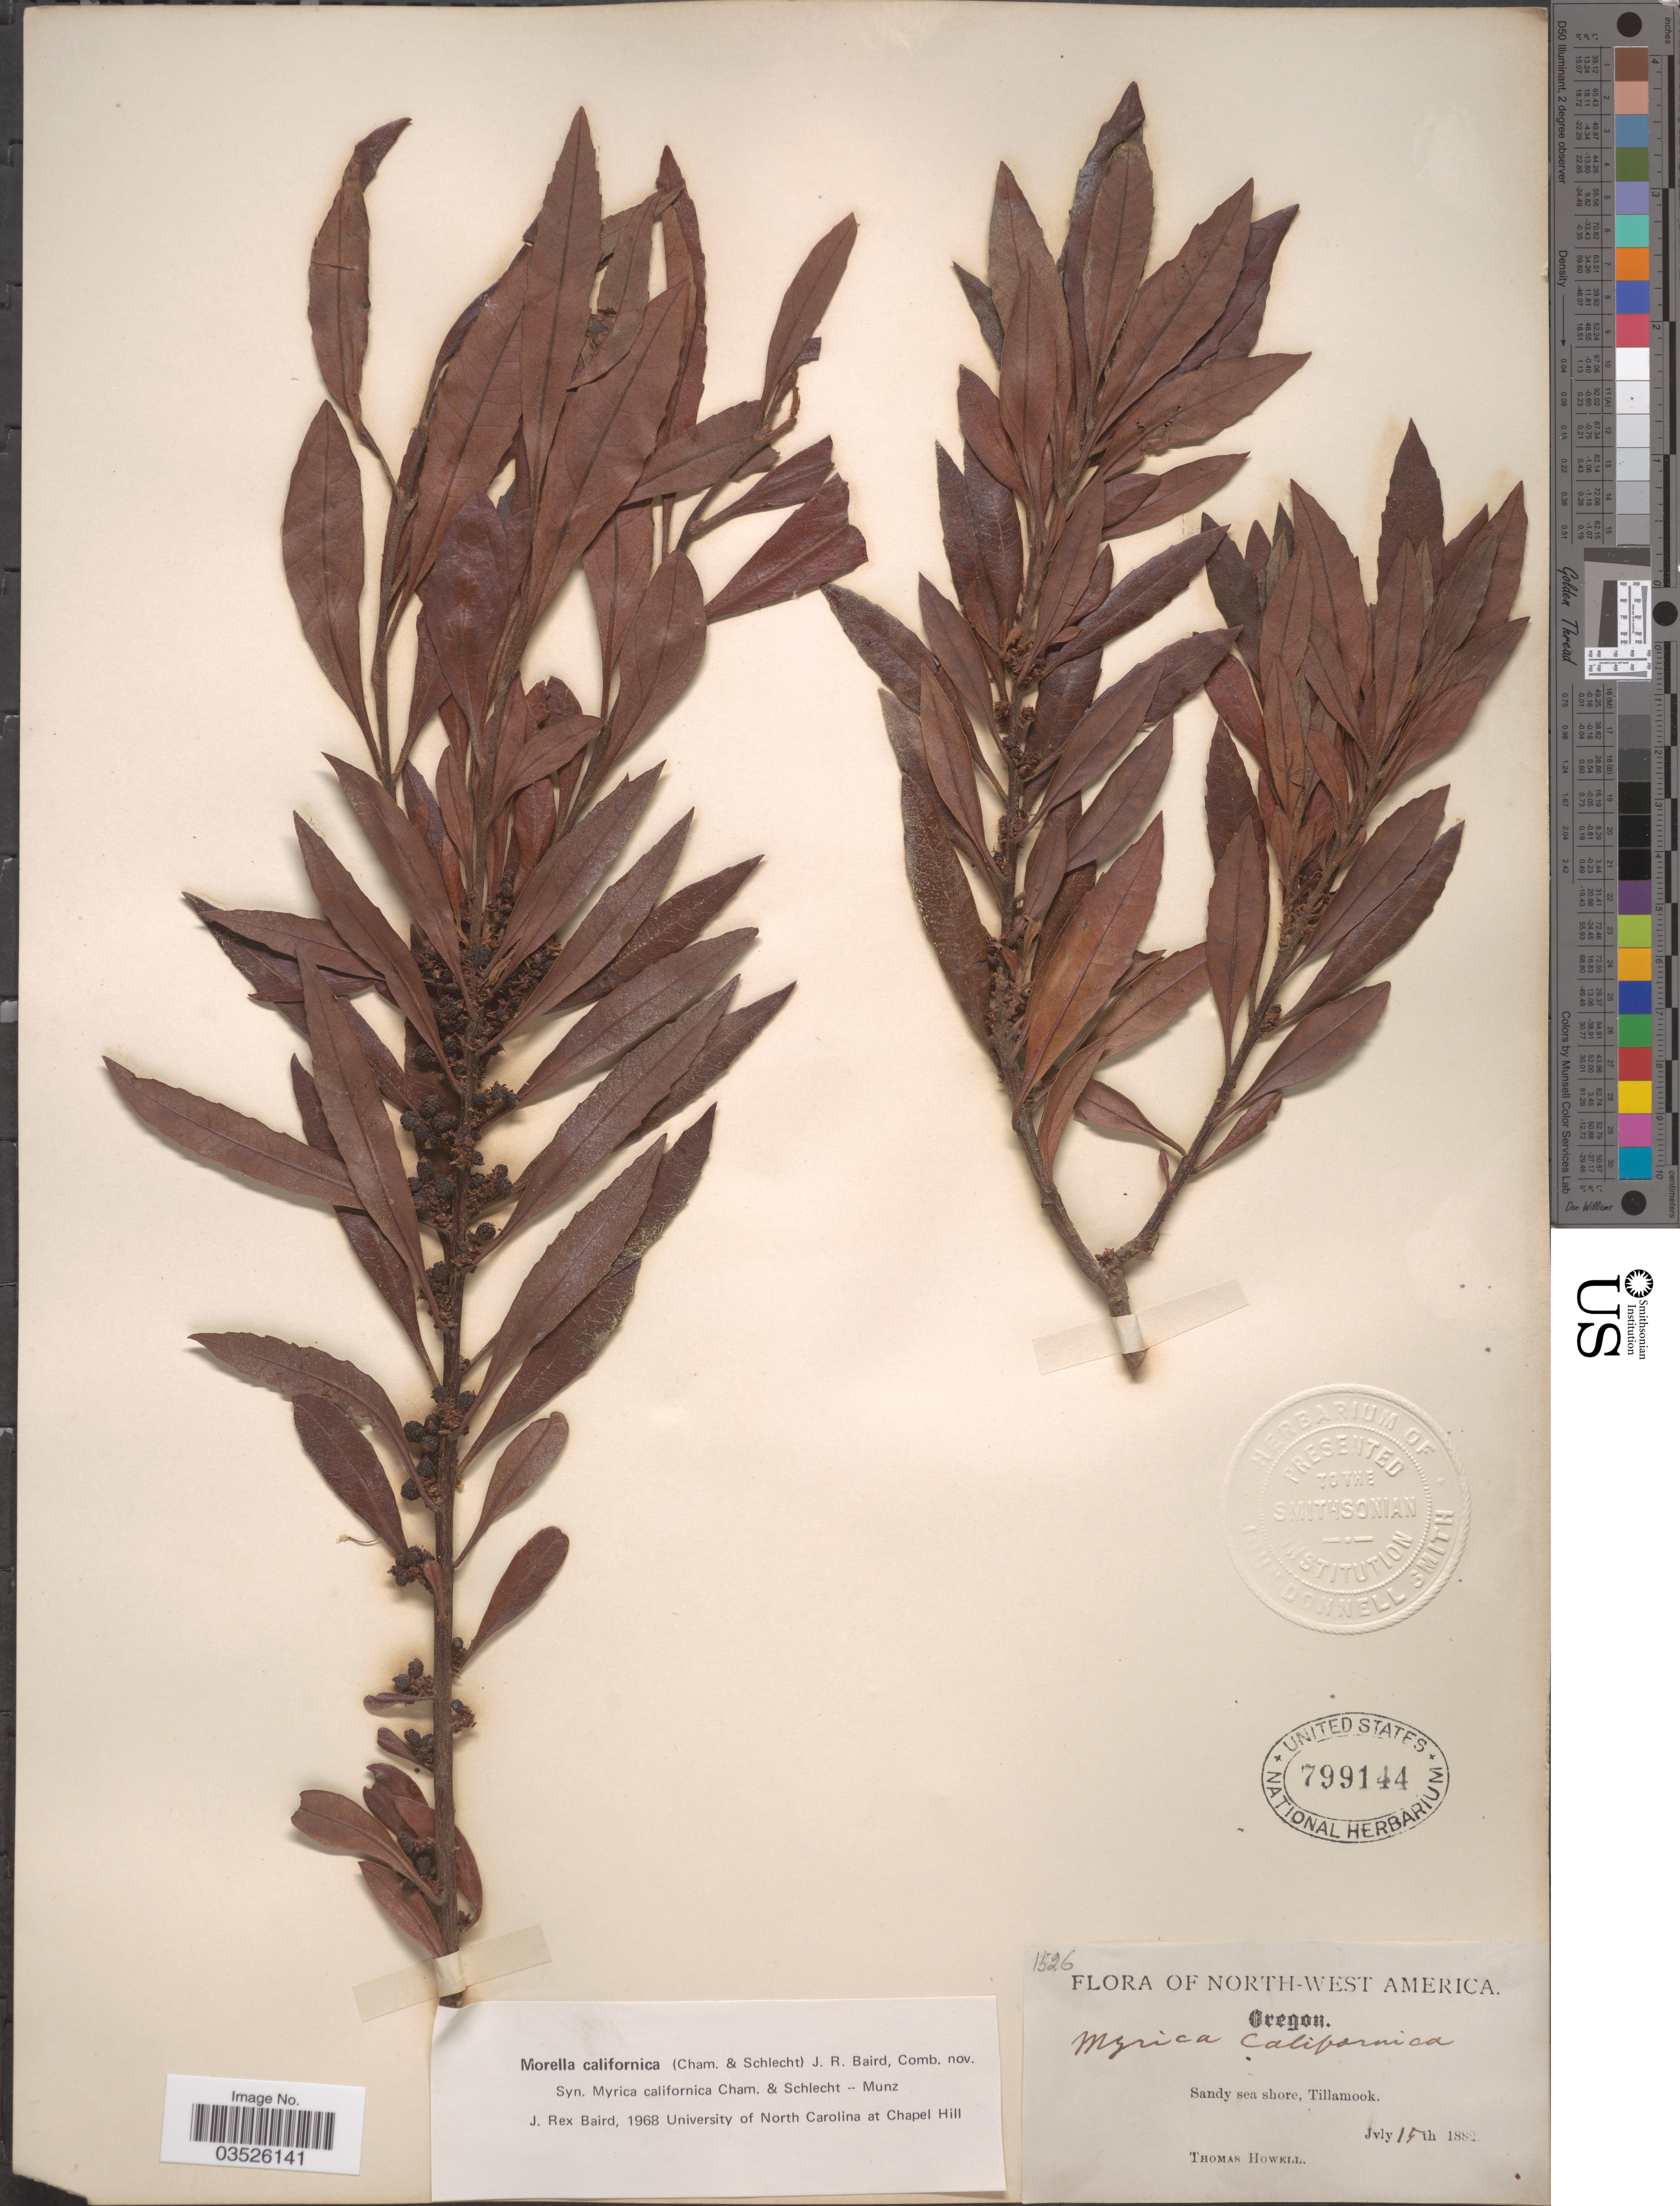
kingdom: Plantae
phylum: Tracheophyta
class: Magnoliopsida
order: Fagales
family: Myricaceae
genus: Morella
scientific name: Morella californica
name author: (Cham.) Wilbur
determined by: Strong, Mark T., (BOT), Smithsonian Institution - National Museum of Natural History (UNITED STATES)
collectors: T. Howell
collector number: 1526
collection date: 1882-07-15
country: United States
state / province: Oregon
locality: North-West America. Sandy sea shore, Tillamook.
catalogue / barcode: US 799144